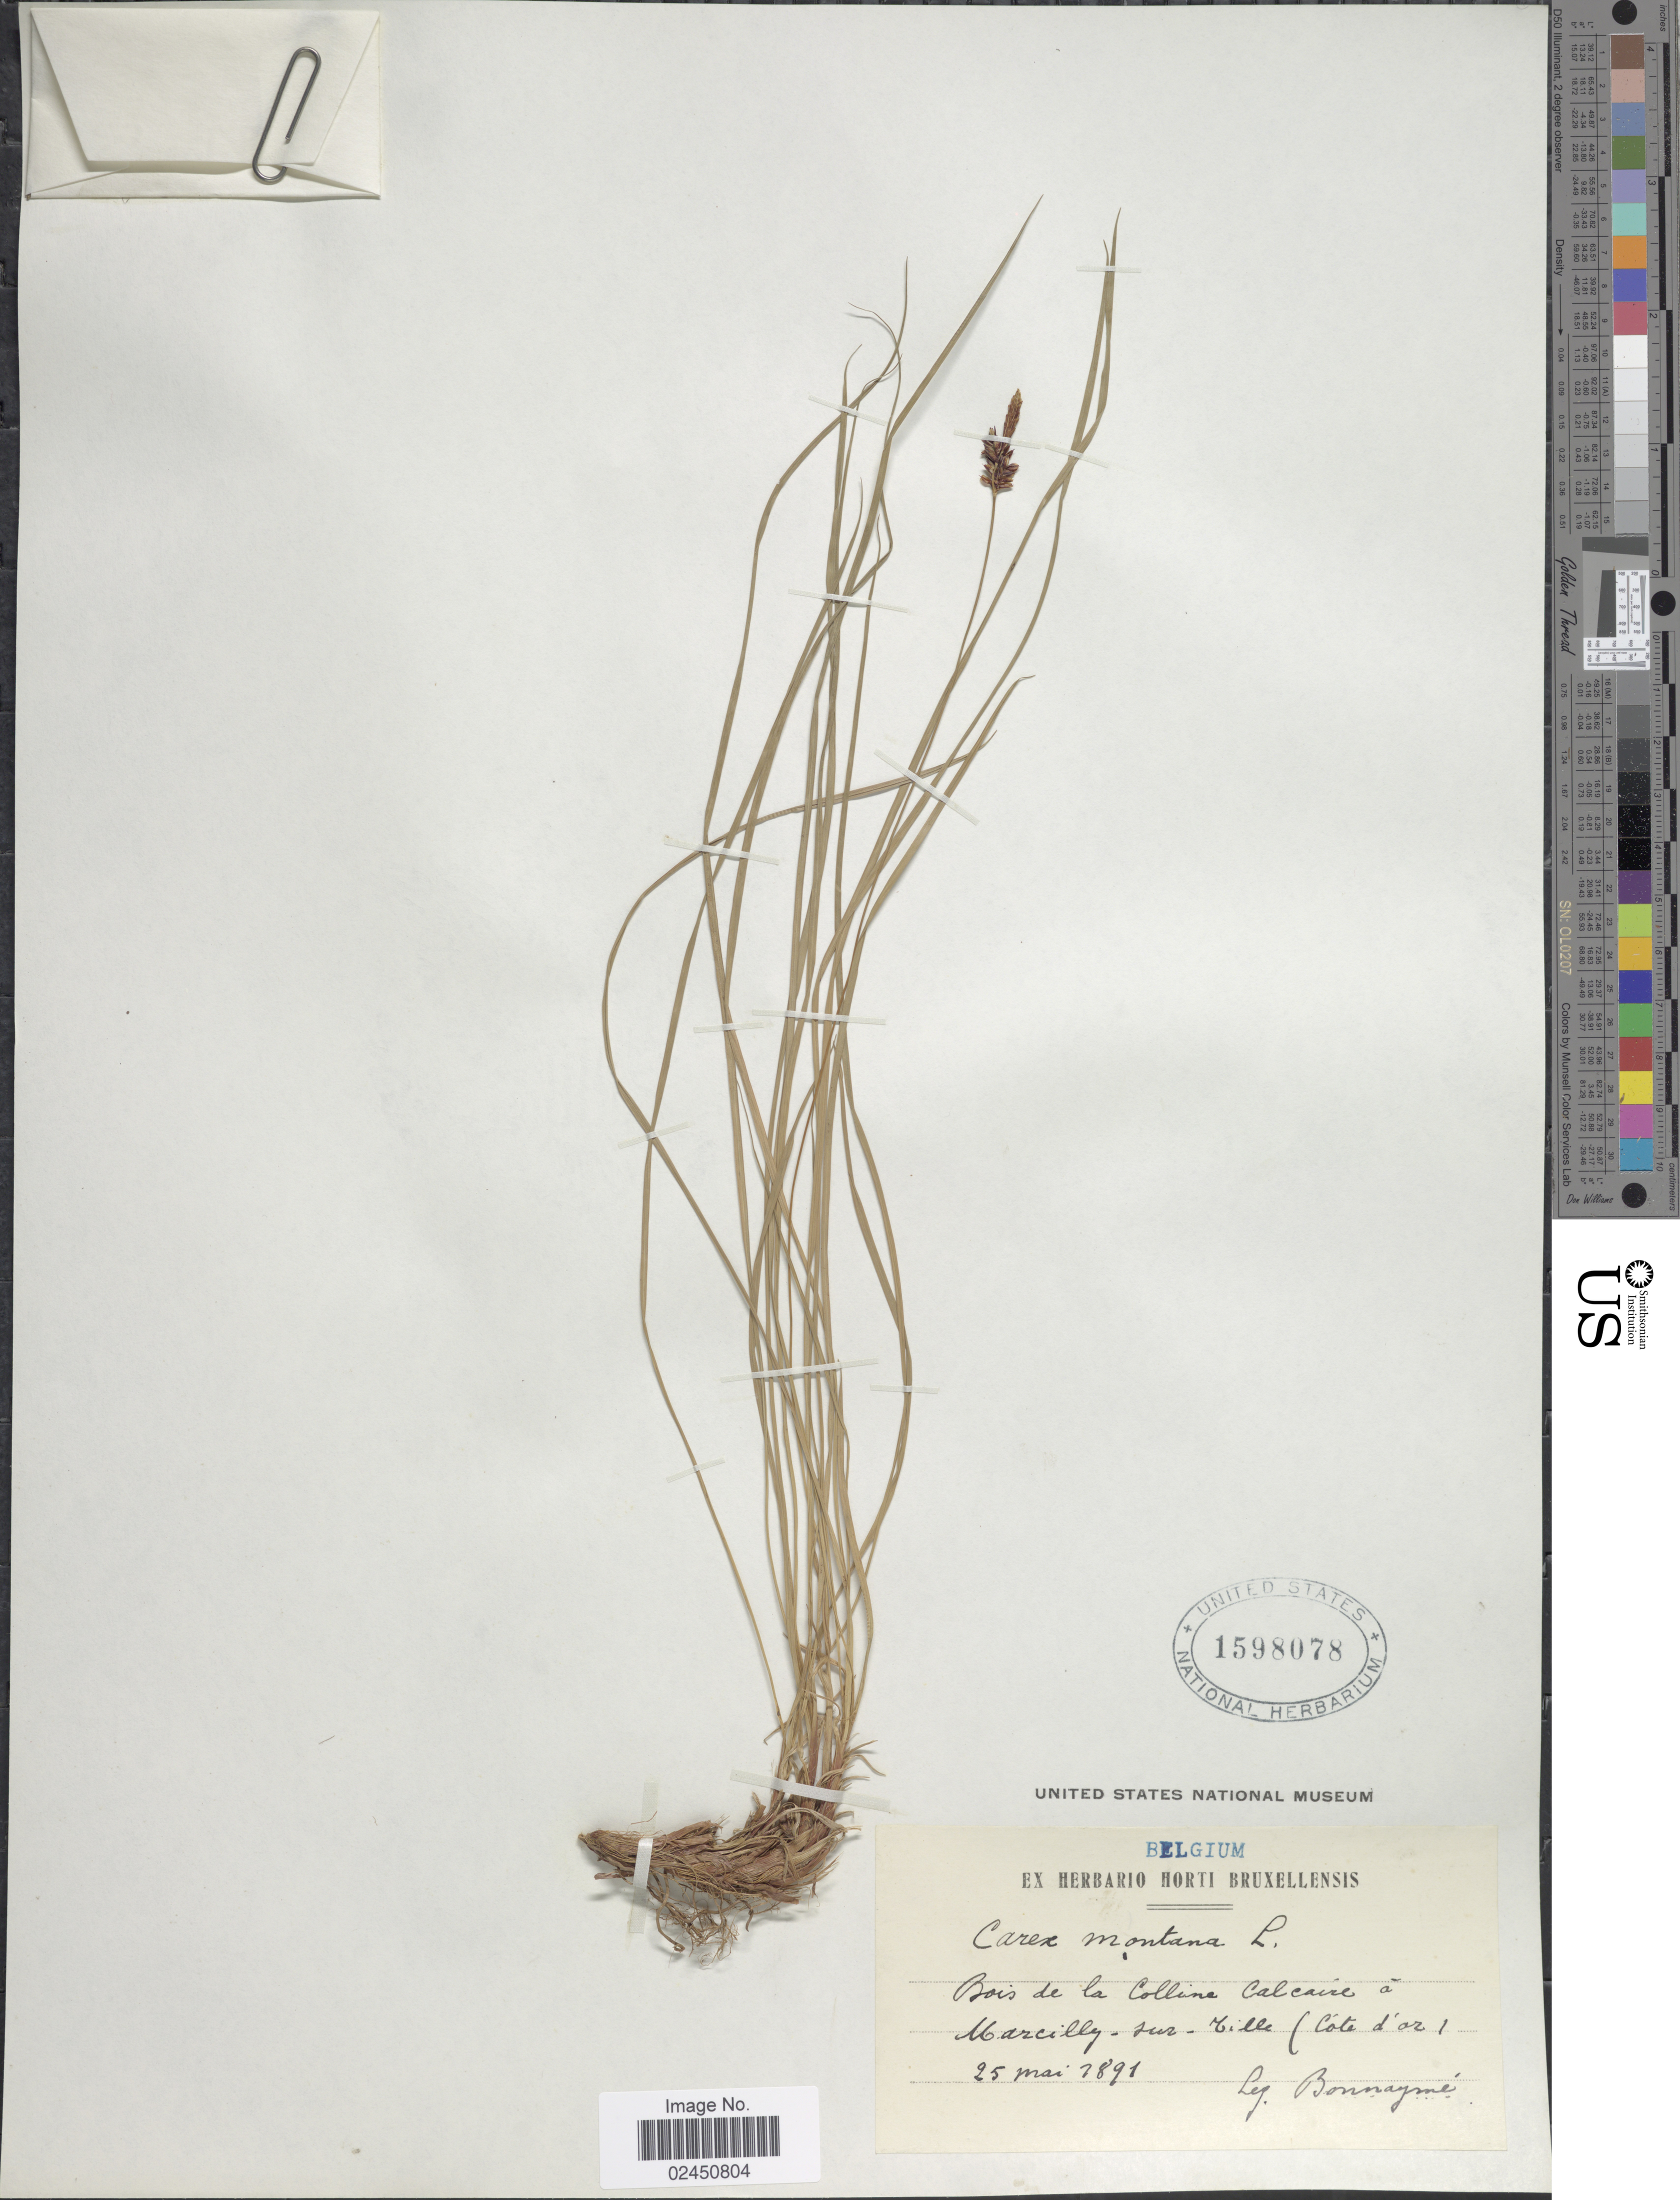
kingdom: Plantae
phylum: Tracheophyta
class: Liliopsida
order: Poales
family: Cyperaceae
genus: Carex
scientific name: Carex montana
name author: L.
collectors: -. Bonnayme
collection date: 1891-05-25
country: Belgium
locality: Bois de la colline Calcaire a Marcilly-sur-Tille [interpreted] (Cote d'ar)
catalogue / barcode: US 1598078